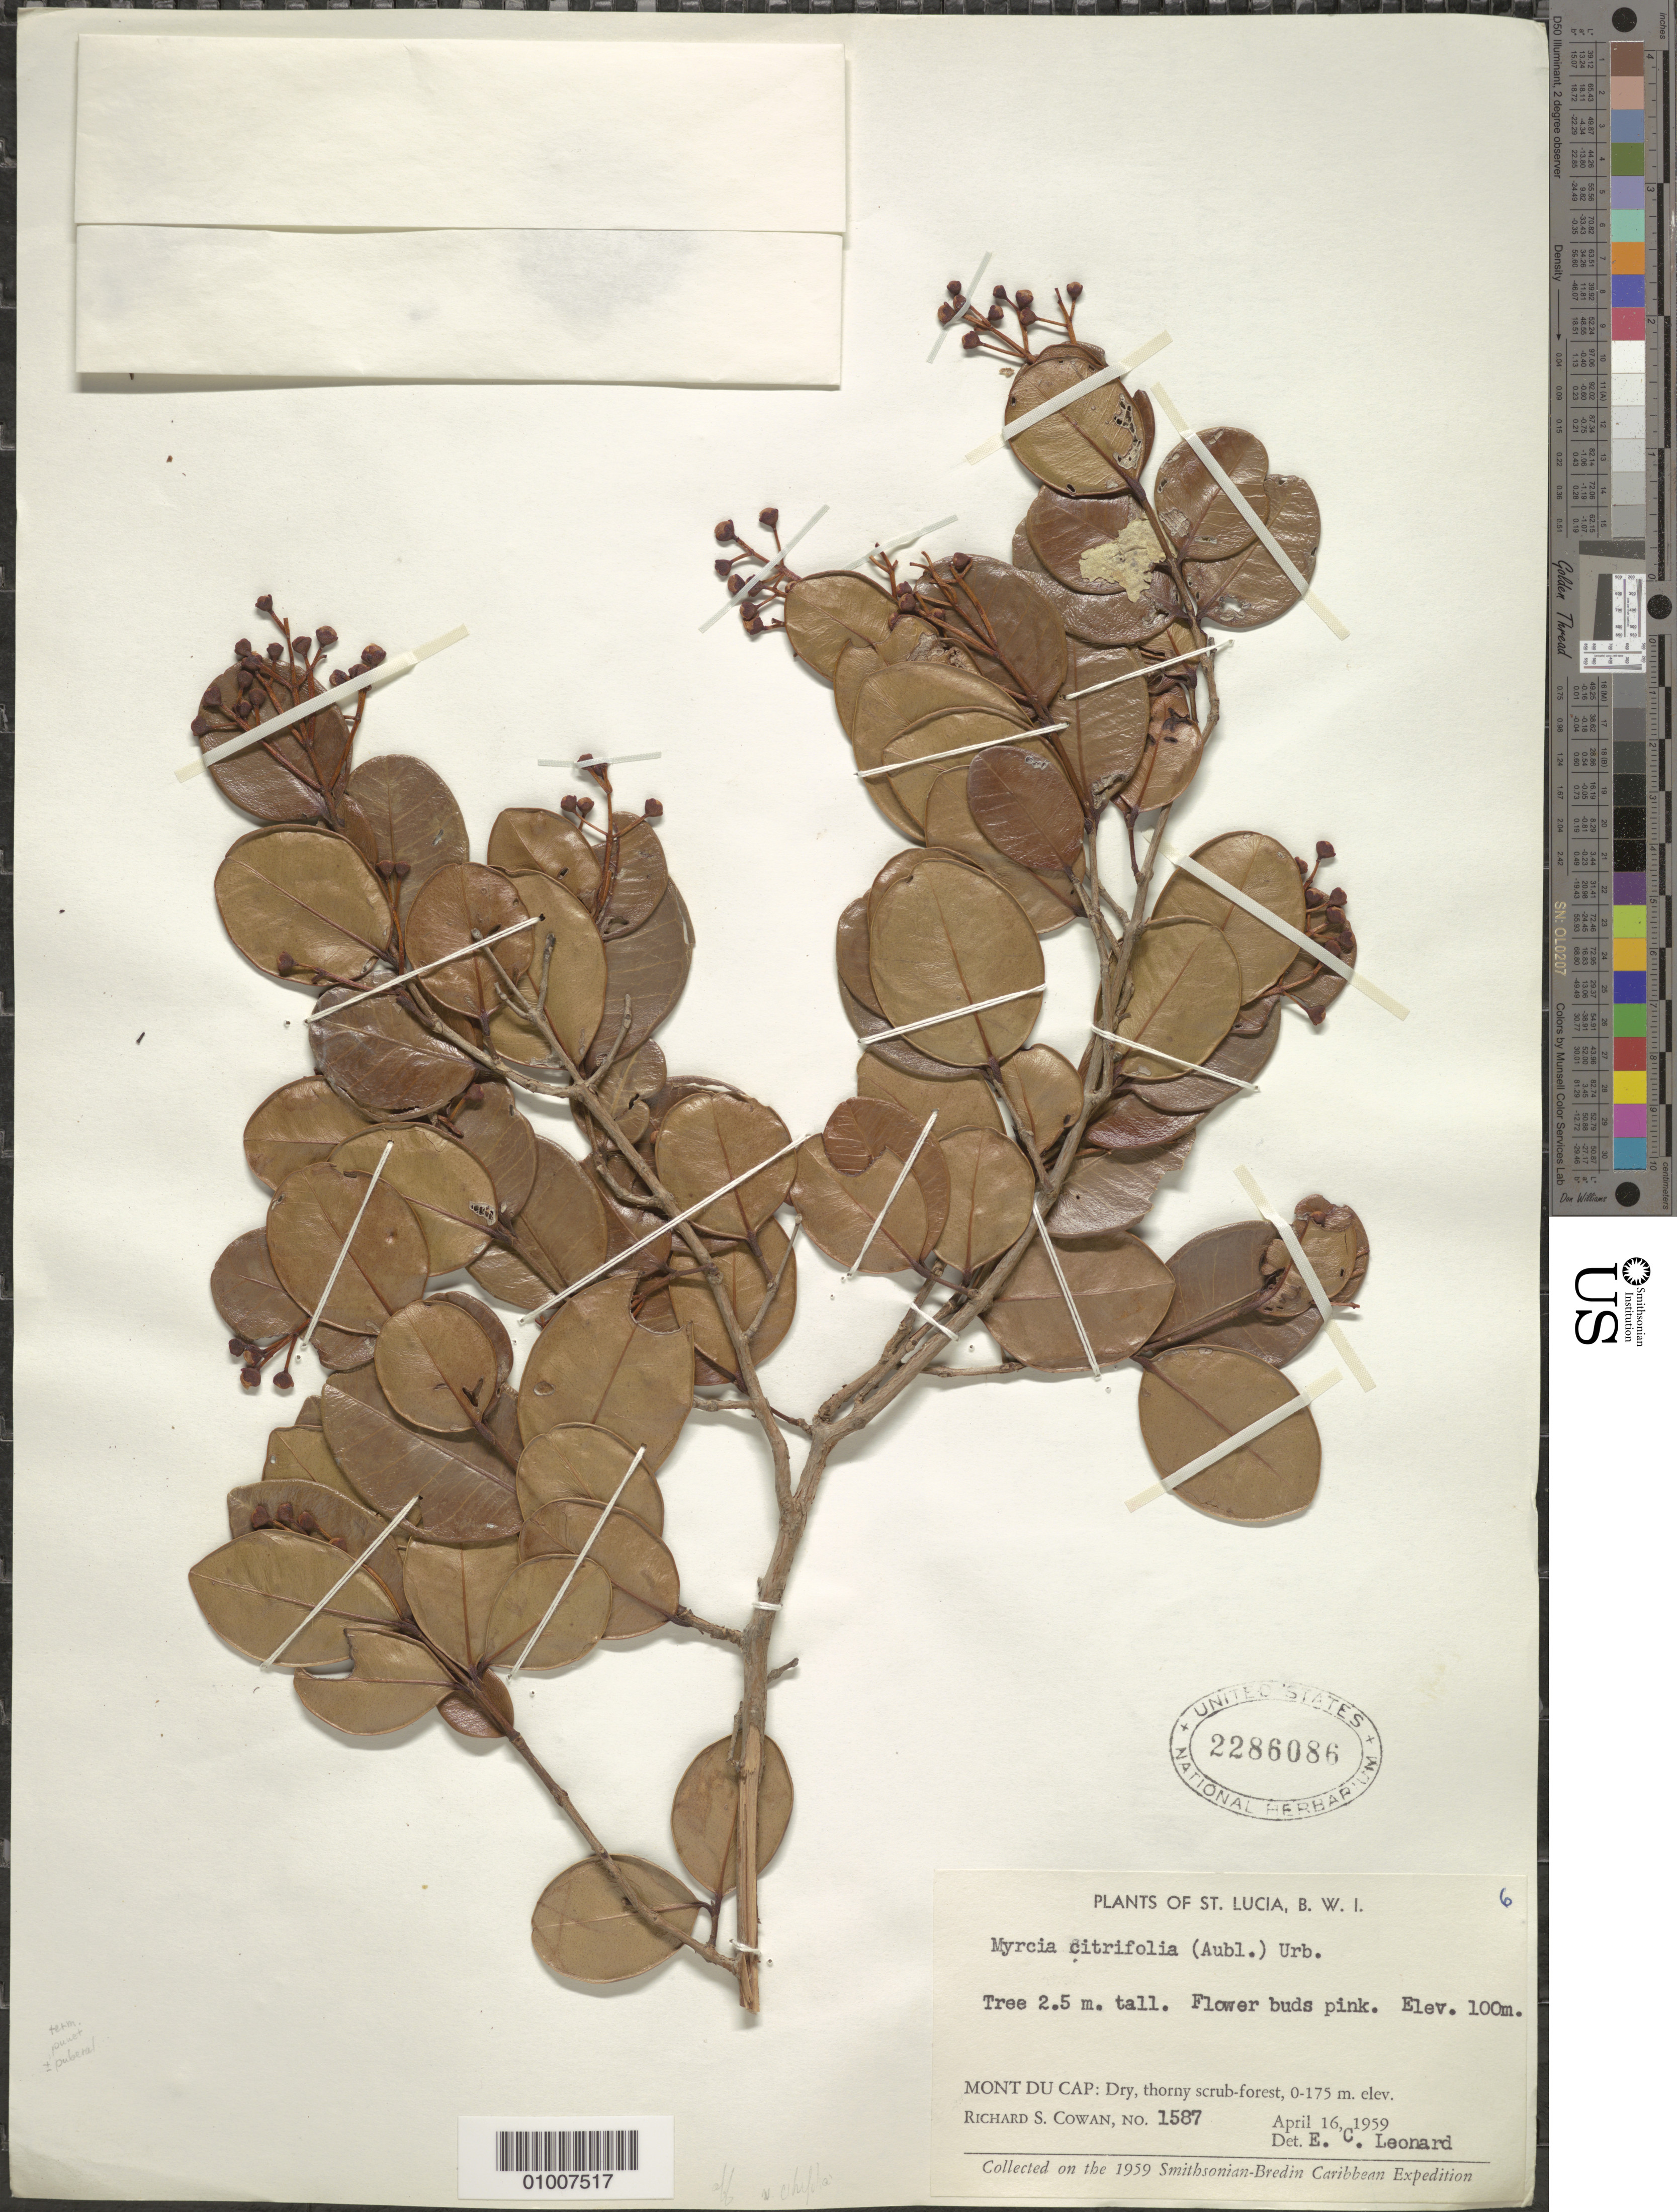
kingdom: Plantae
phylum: Tracheophyta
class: Magnoliopsida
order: Myrtales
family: Myrtaceae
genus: Myrcia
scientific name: Myrcia citrifolia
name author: (Aubl.) Urb.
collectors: R. S. Cowan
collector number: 1587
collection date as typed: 16 Apr 1959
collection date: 1959-04-16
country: St. Lucia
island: St. Lucia I.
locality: Mont du Cap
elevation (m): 100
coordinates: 0 N, 0 E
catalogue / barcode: US 2286086